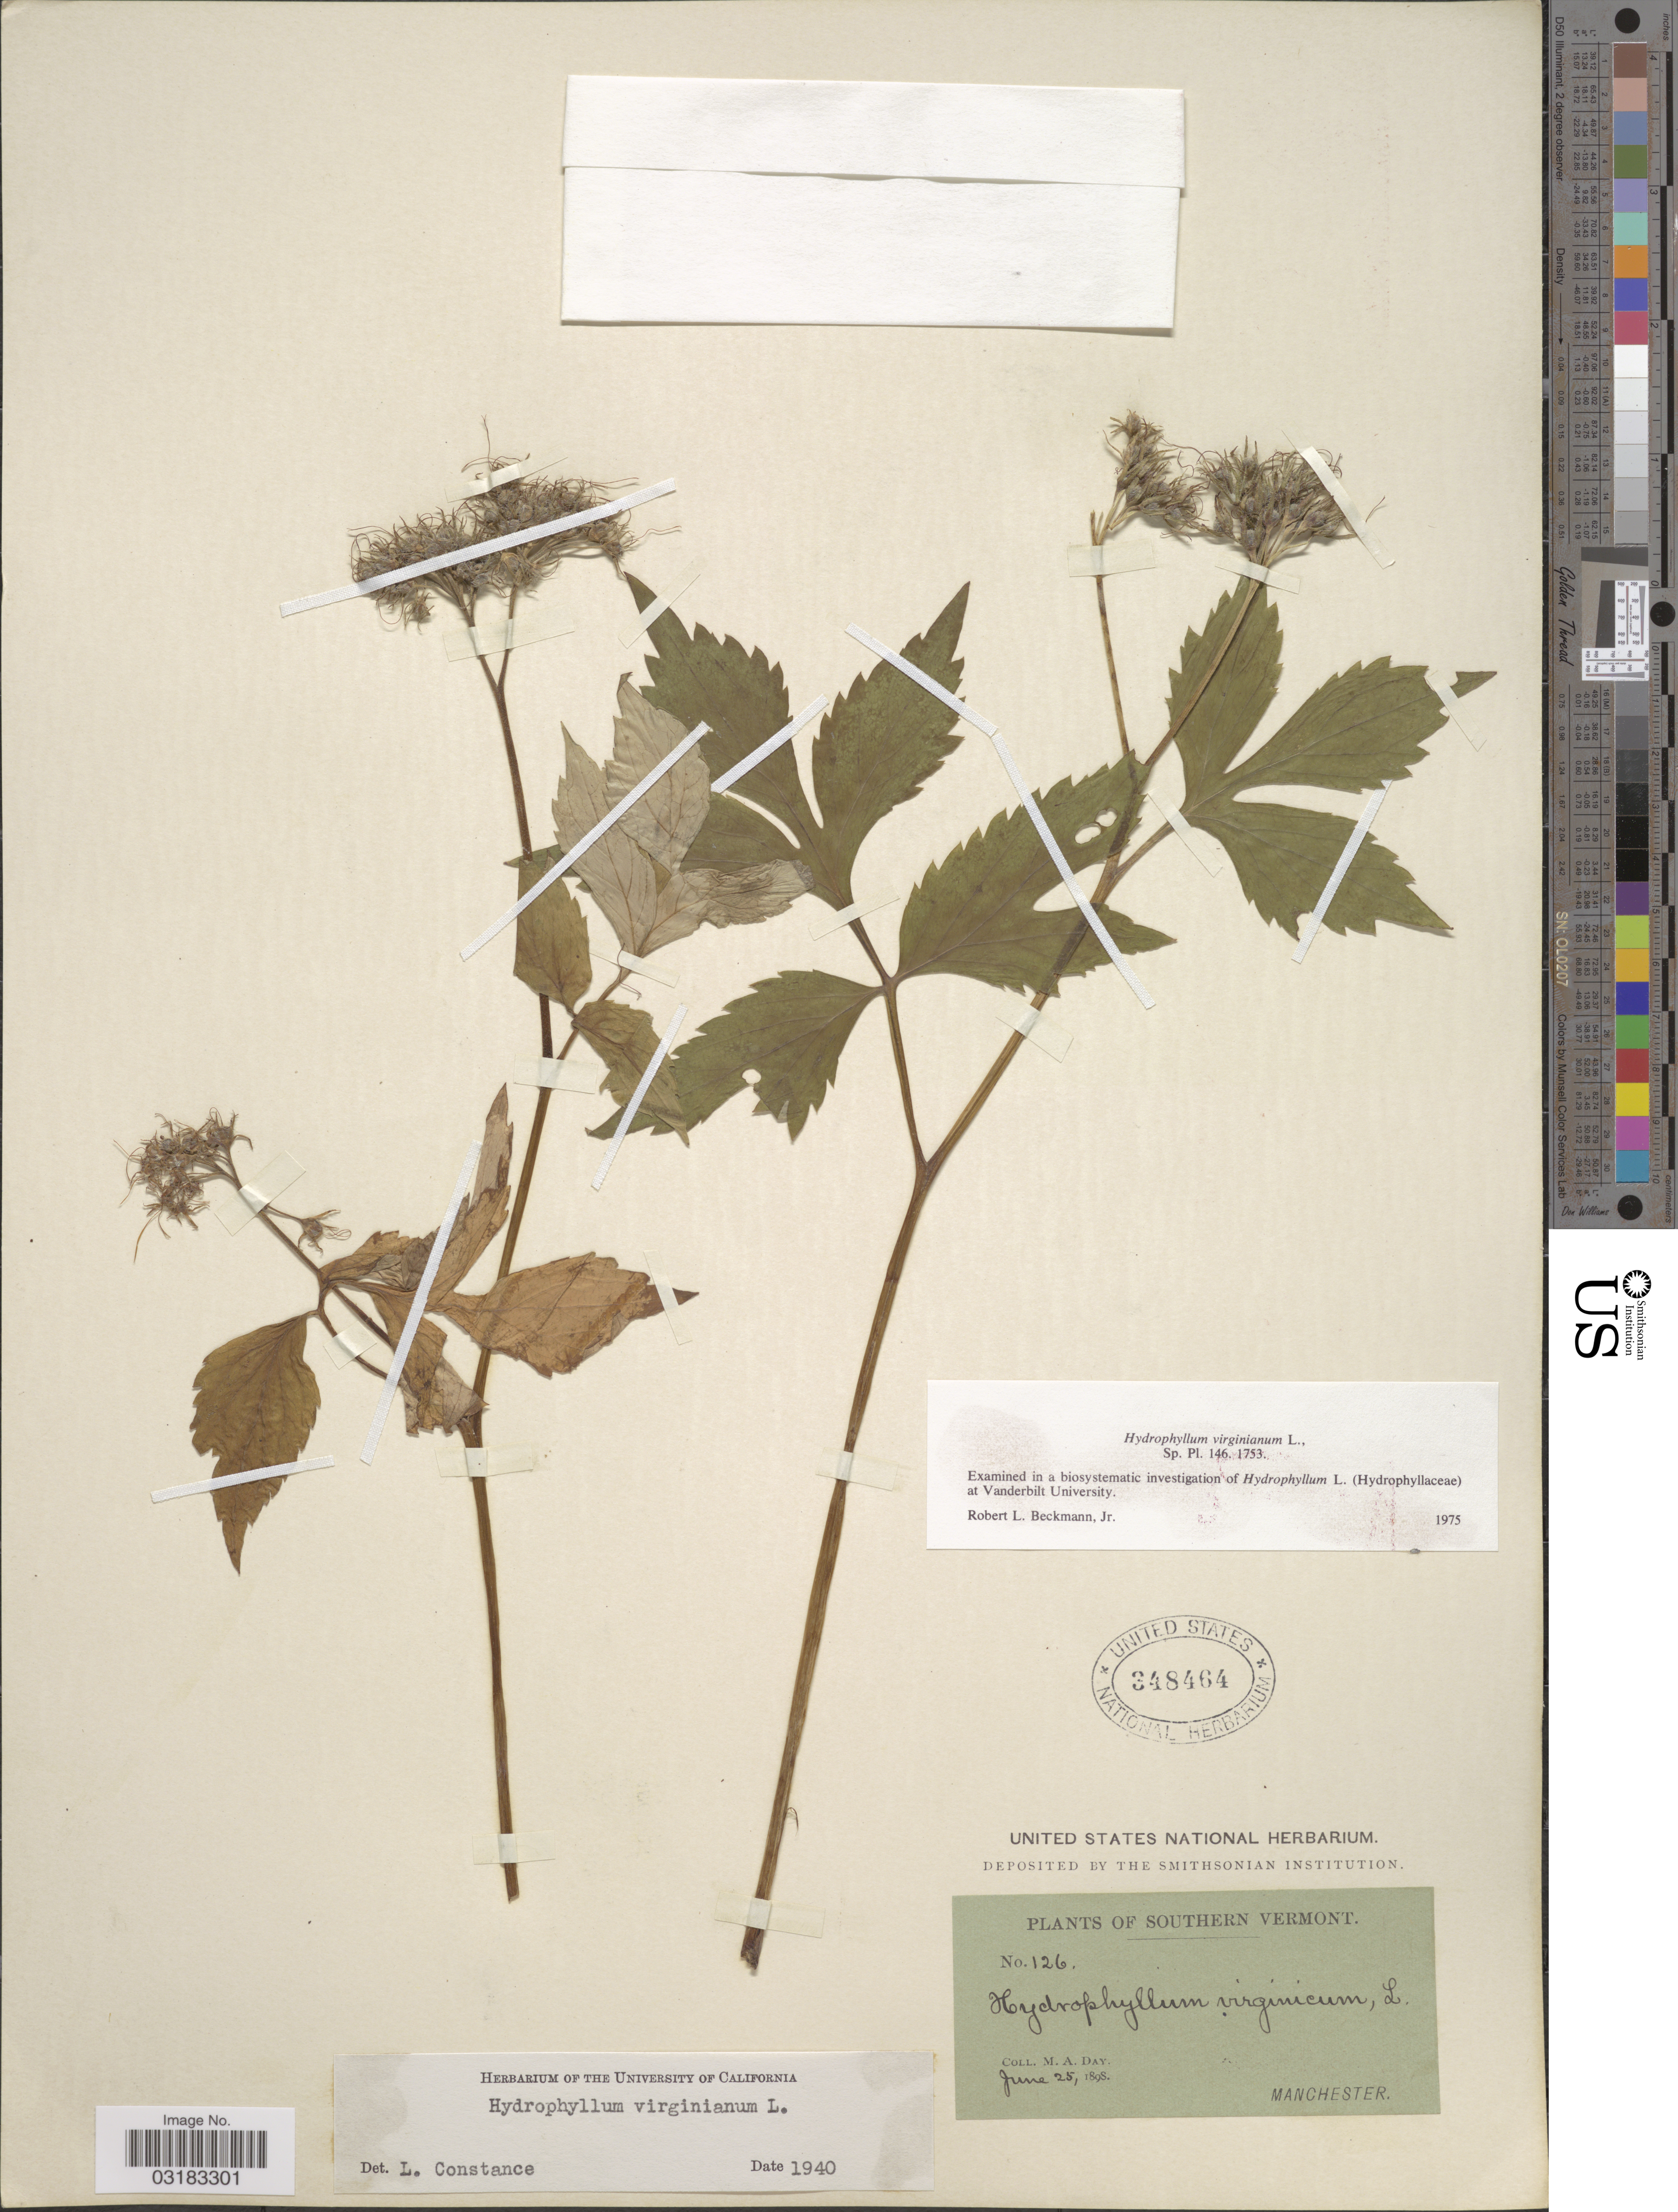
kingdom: Plantae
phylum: Tracheophyta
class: Magnoliopsida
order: Boraginales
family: Hydrophyllaceae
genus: Hydrophyllum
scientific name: Hydrophyllum virginianum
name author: L.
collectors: M. Day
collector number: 126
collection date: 1898-06-25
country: United States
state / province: Vermont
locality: Southern Vermont. Manchester.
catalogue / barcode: US 348464